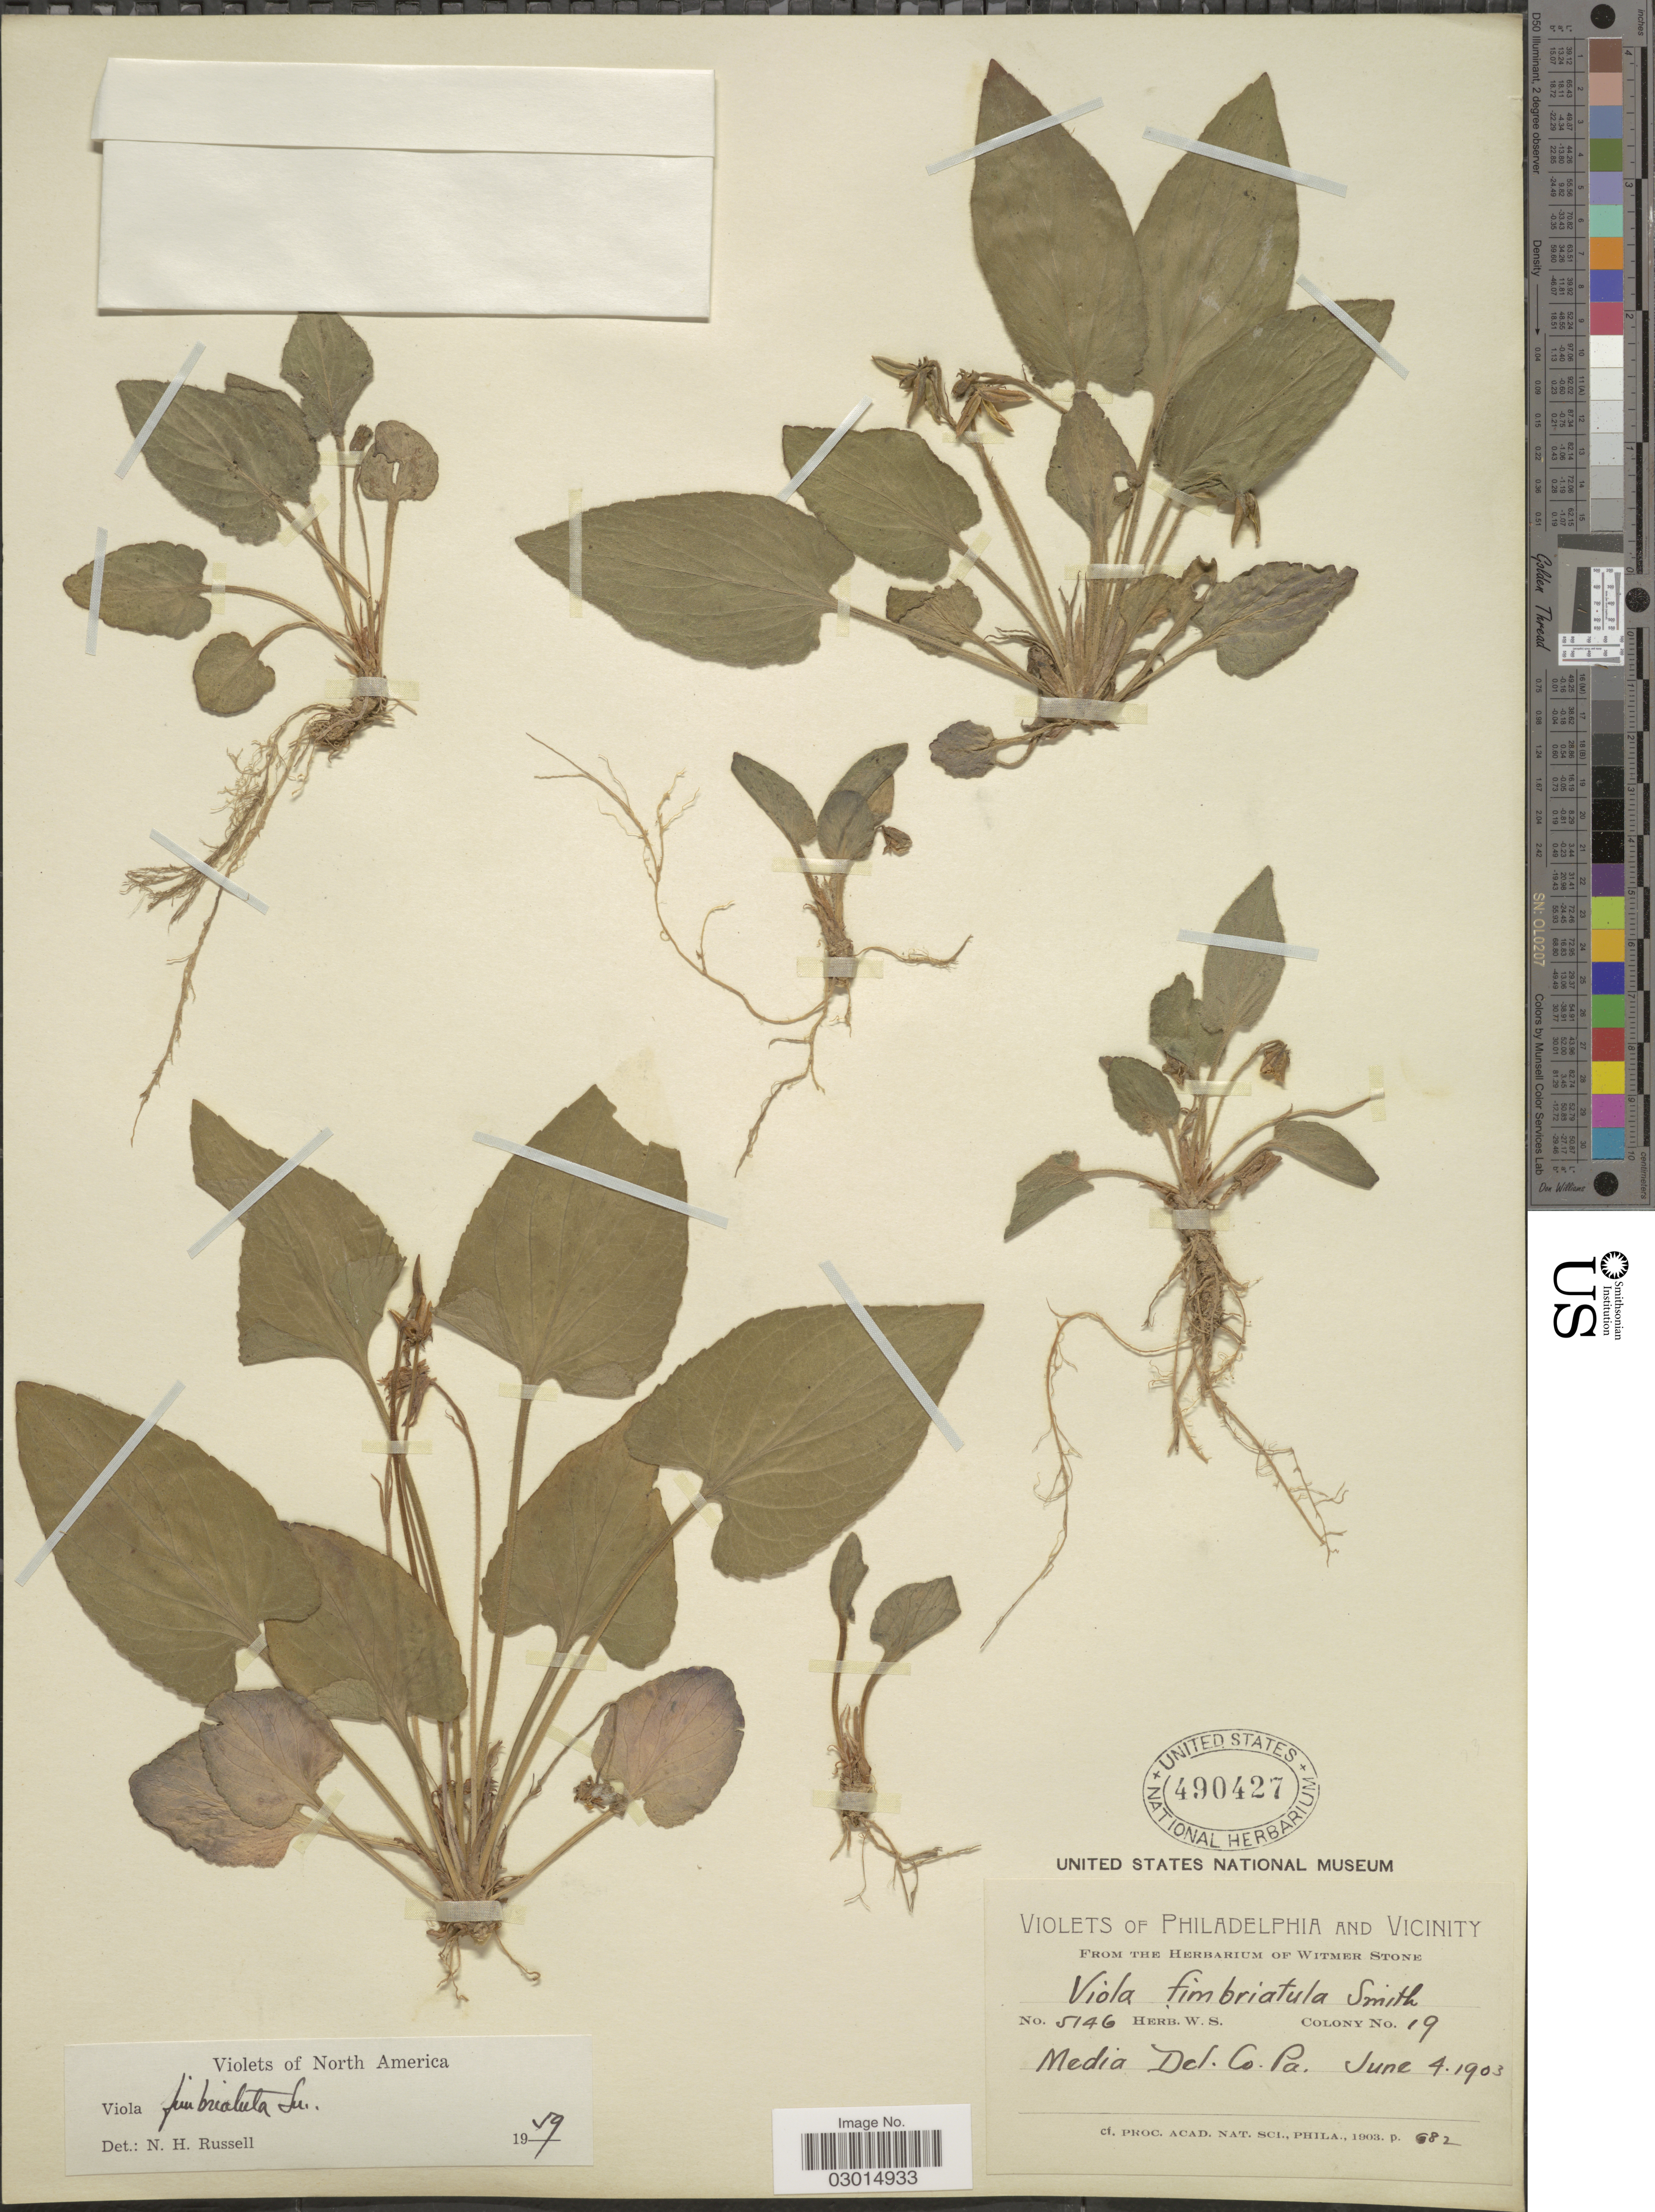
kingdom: Plantae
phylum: Tracheophyta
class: Magnoliopsida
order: Malpighiales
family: Violaceae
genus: Viola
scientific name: Viola fimbriatula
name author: Small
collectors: Ex herb Witmer Stone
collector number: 5146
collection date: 1903-06-04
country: United States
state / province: Pennsylvania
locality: Philadelphia and vicinity. Media, Del. Co.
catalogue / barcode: US 490427